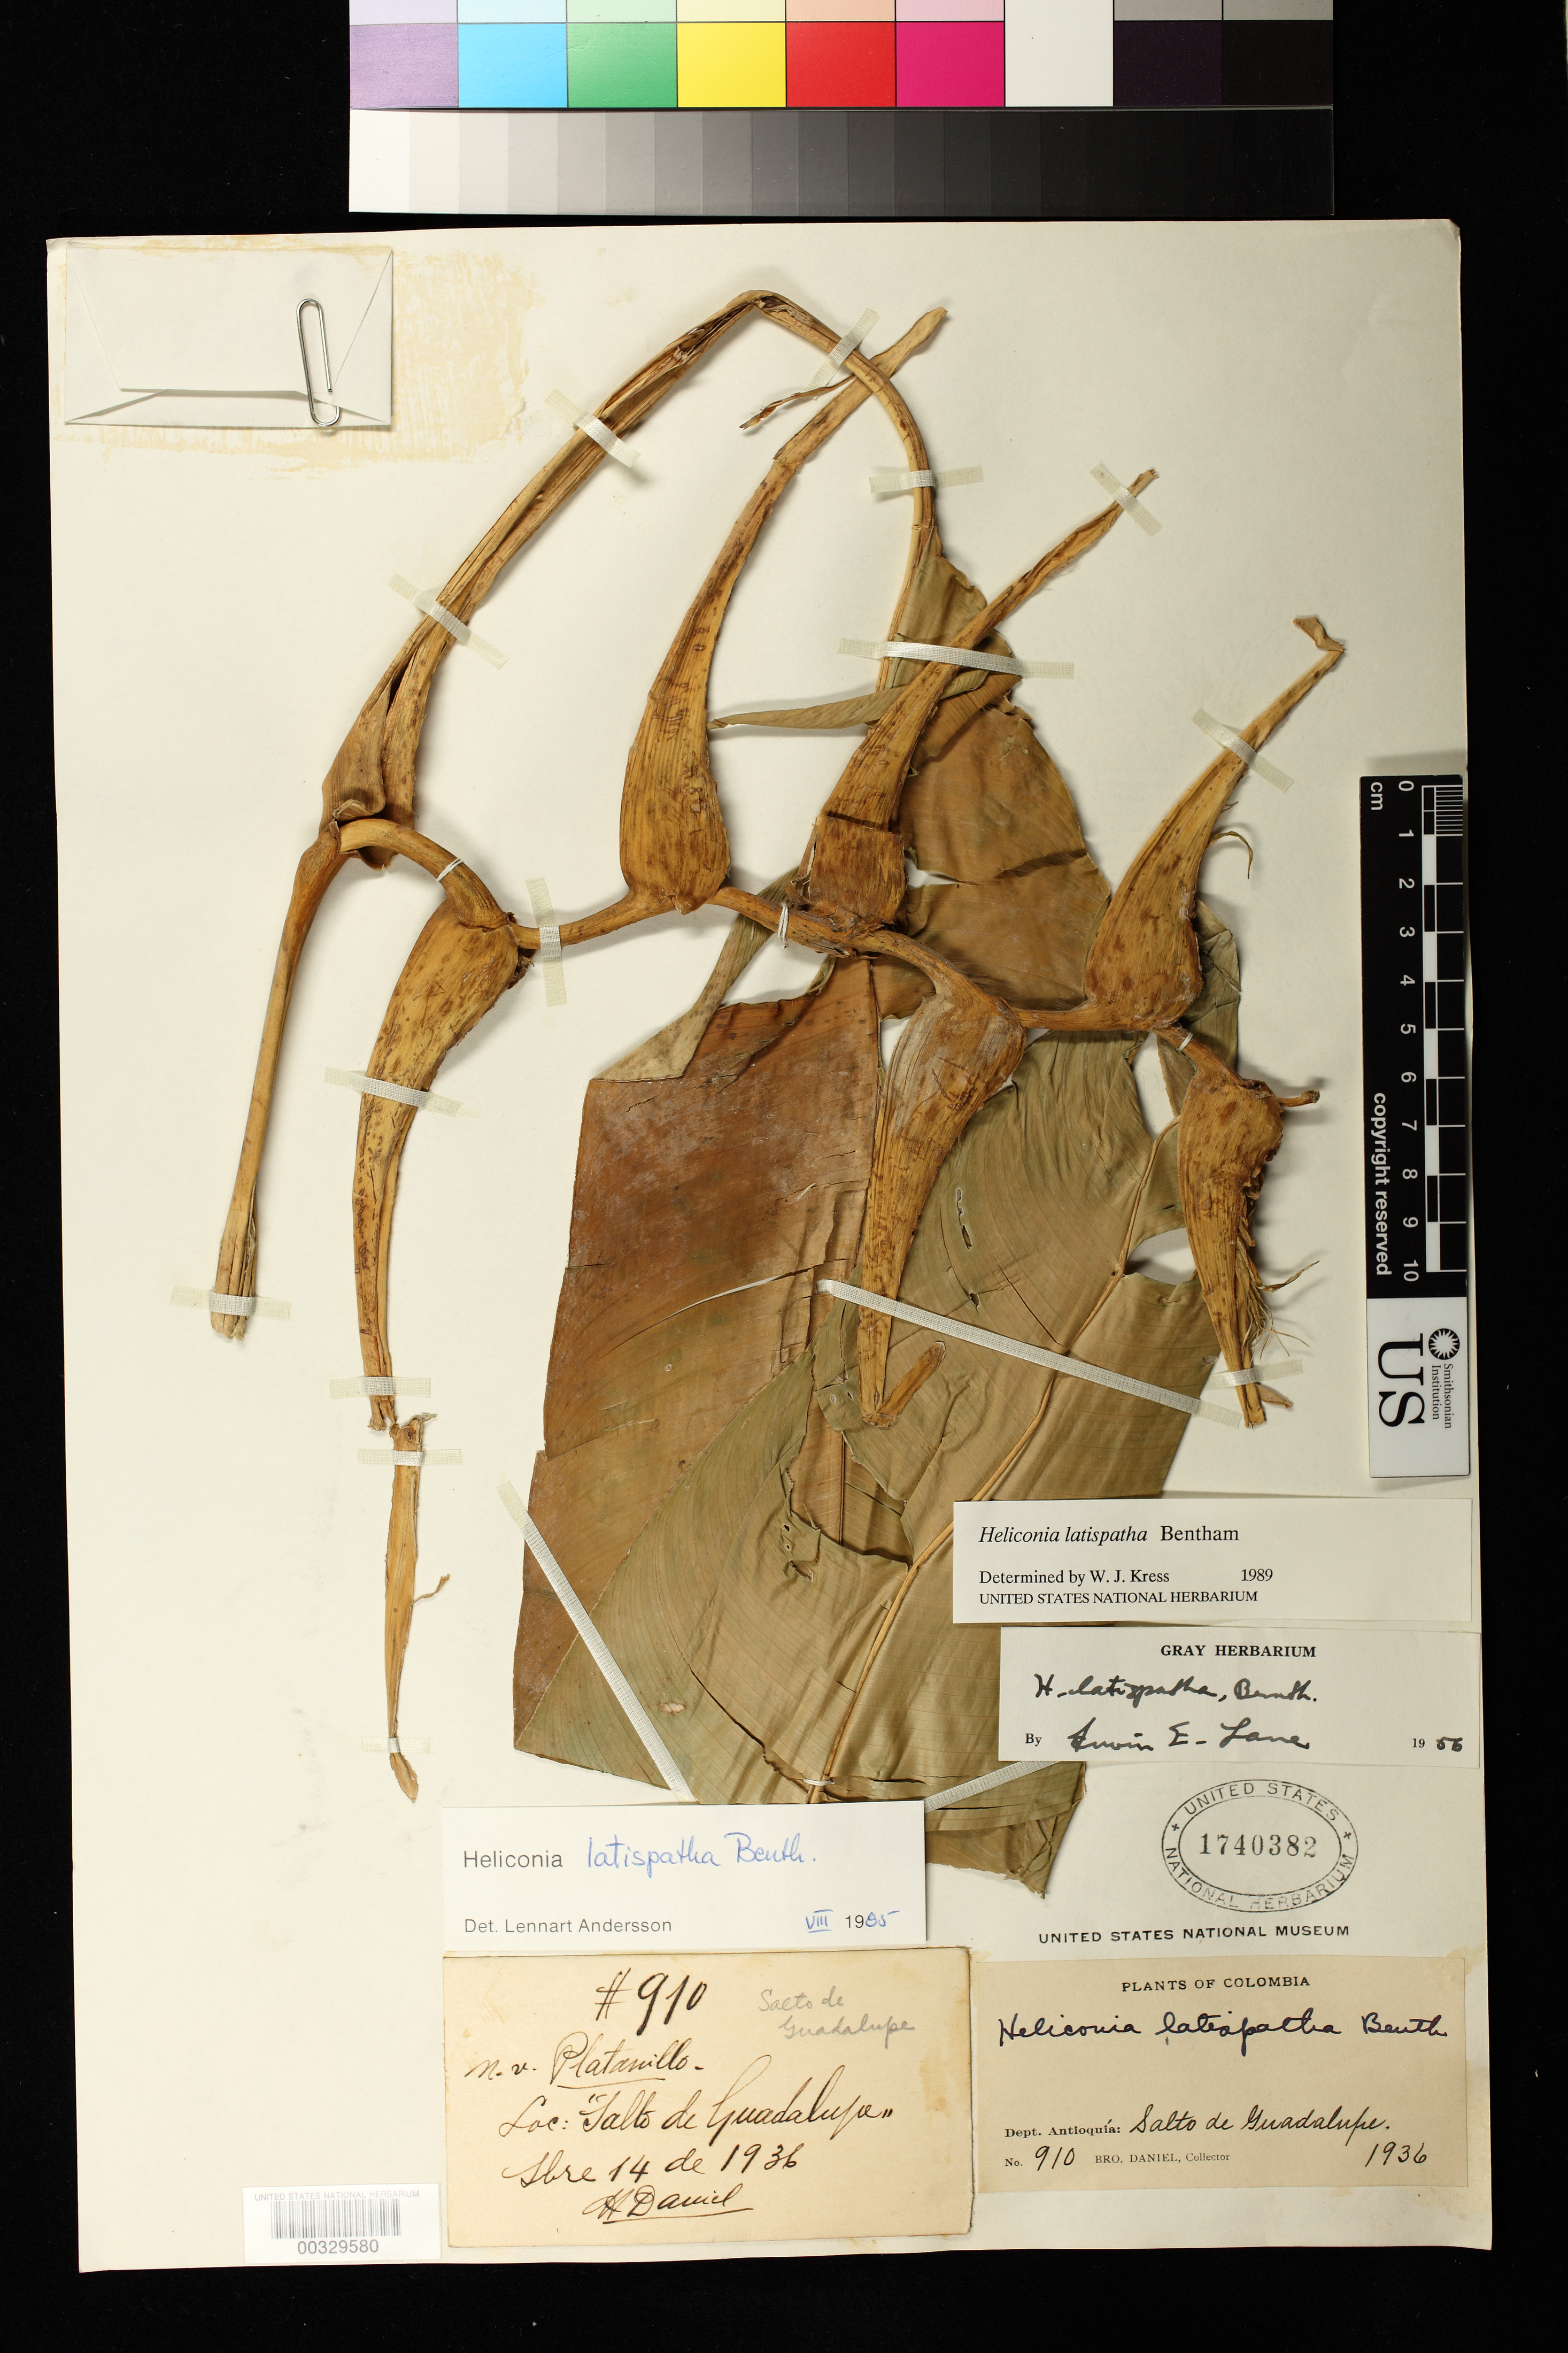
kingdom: Plantae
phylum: Tracheophyta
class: Liliopsida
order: Zingiberales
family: Heliconiaceae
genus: Heliconia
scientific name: Heliconia latispatha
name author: Benth.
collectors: Bro. Daniel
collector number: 910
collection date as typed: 14 Sep 1936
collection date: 1936-09-14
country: Colombia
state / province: Antioquia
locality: Salto de Guadalupe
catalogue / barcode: US 1740382